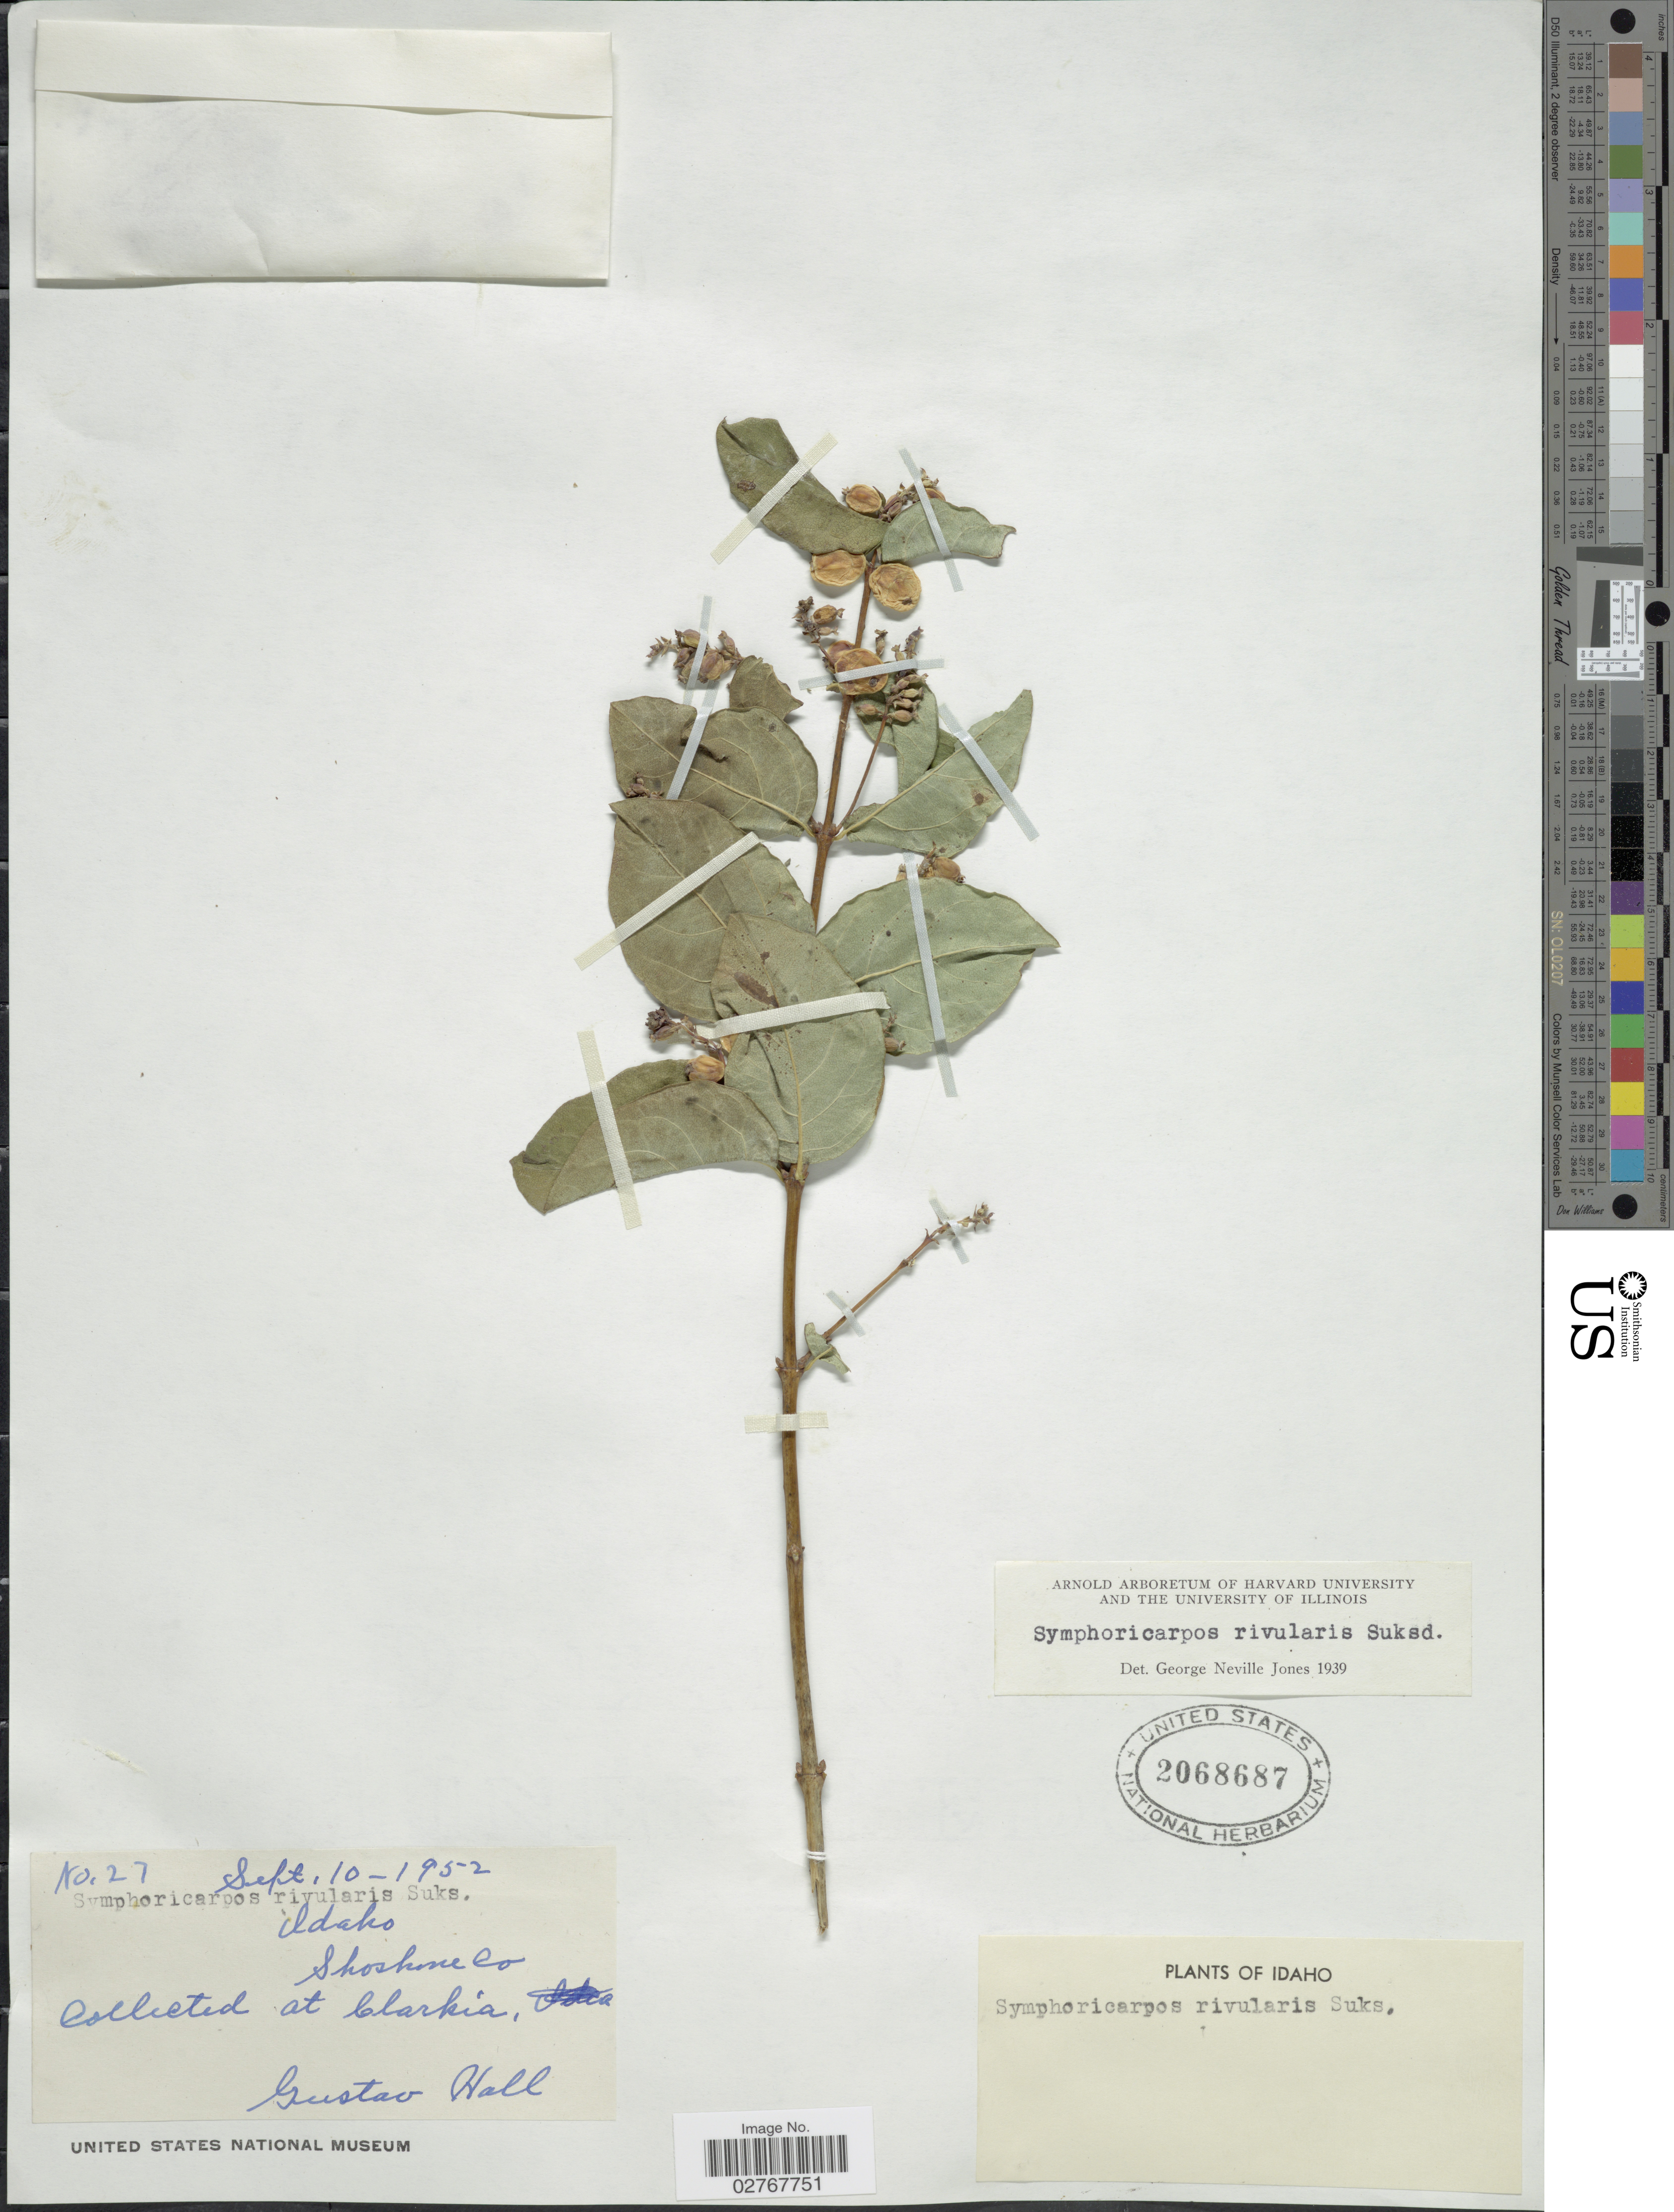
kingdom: Plantae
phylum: Tracheophyta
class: Magnoliopsida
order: Dipsacales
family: Caprifoliaceae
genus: Symphoricarpos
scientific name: Symphoricarpos rivularis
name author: Suksd.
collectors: G. Hall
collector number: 27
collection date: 1952-09-10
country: United States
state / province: Idaho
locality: Shoshone Co., collected at Clarkia.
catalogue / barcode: US 2068687